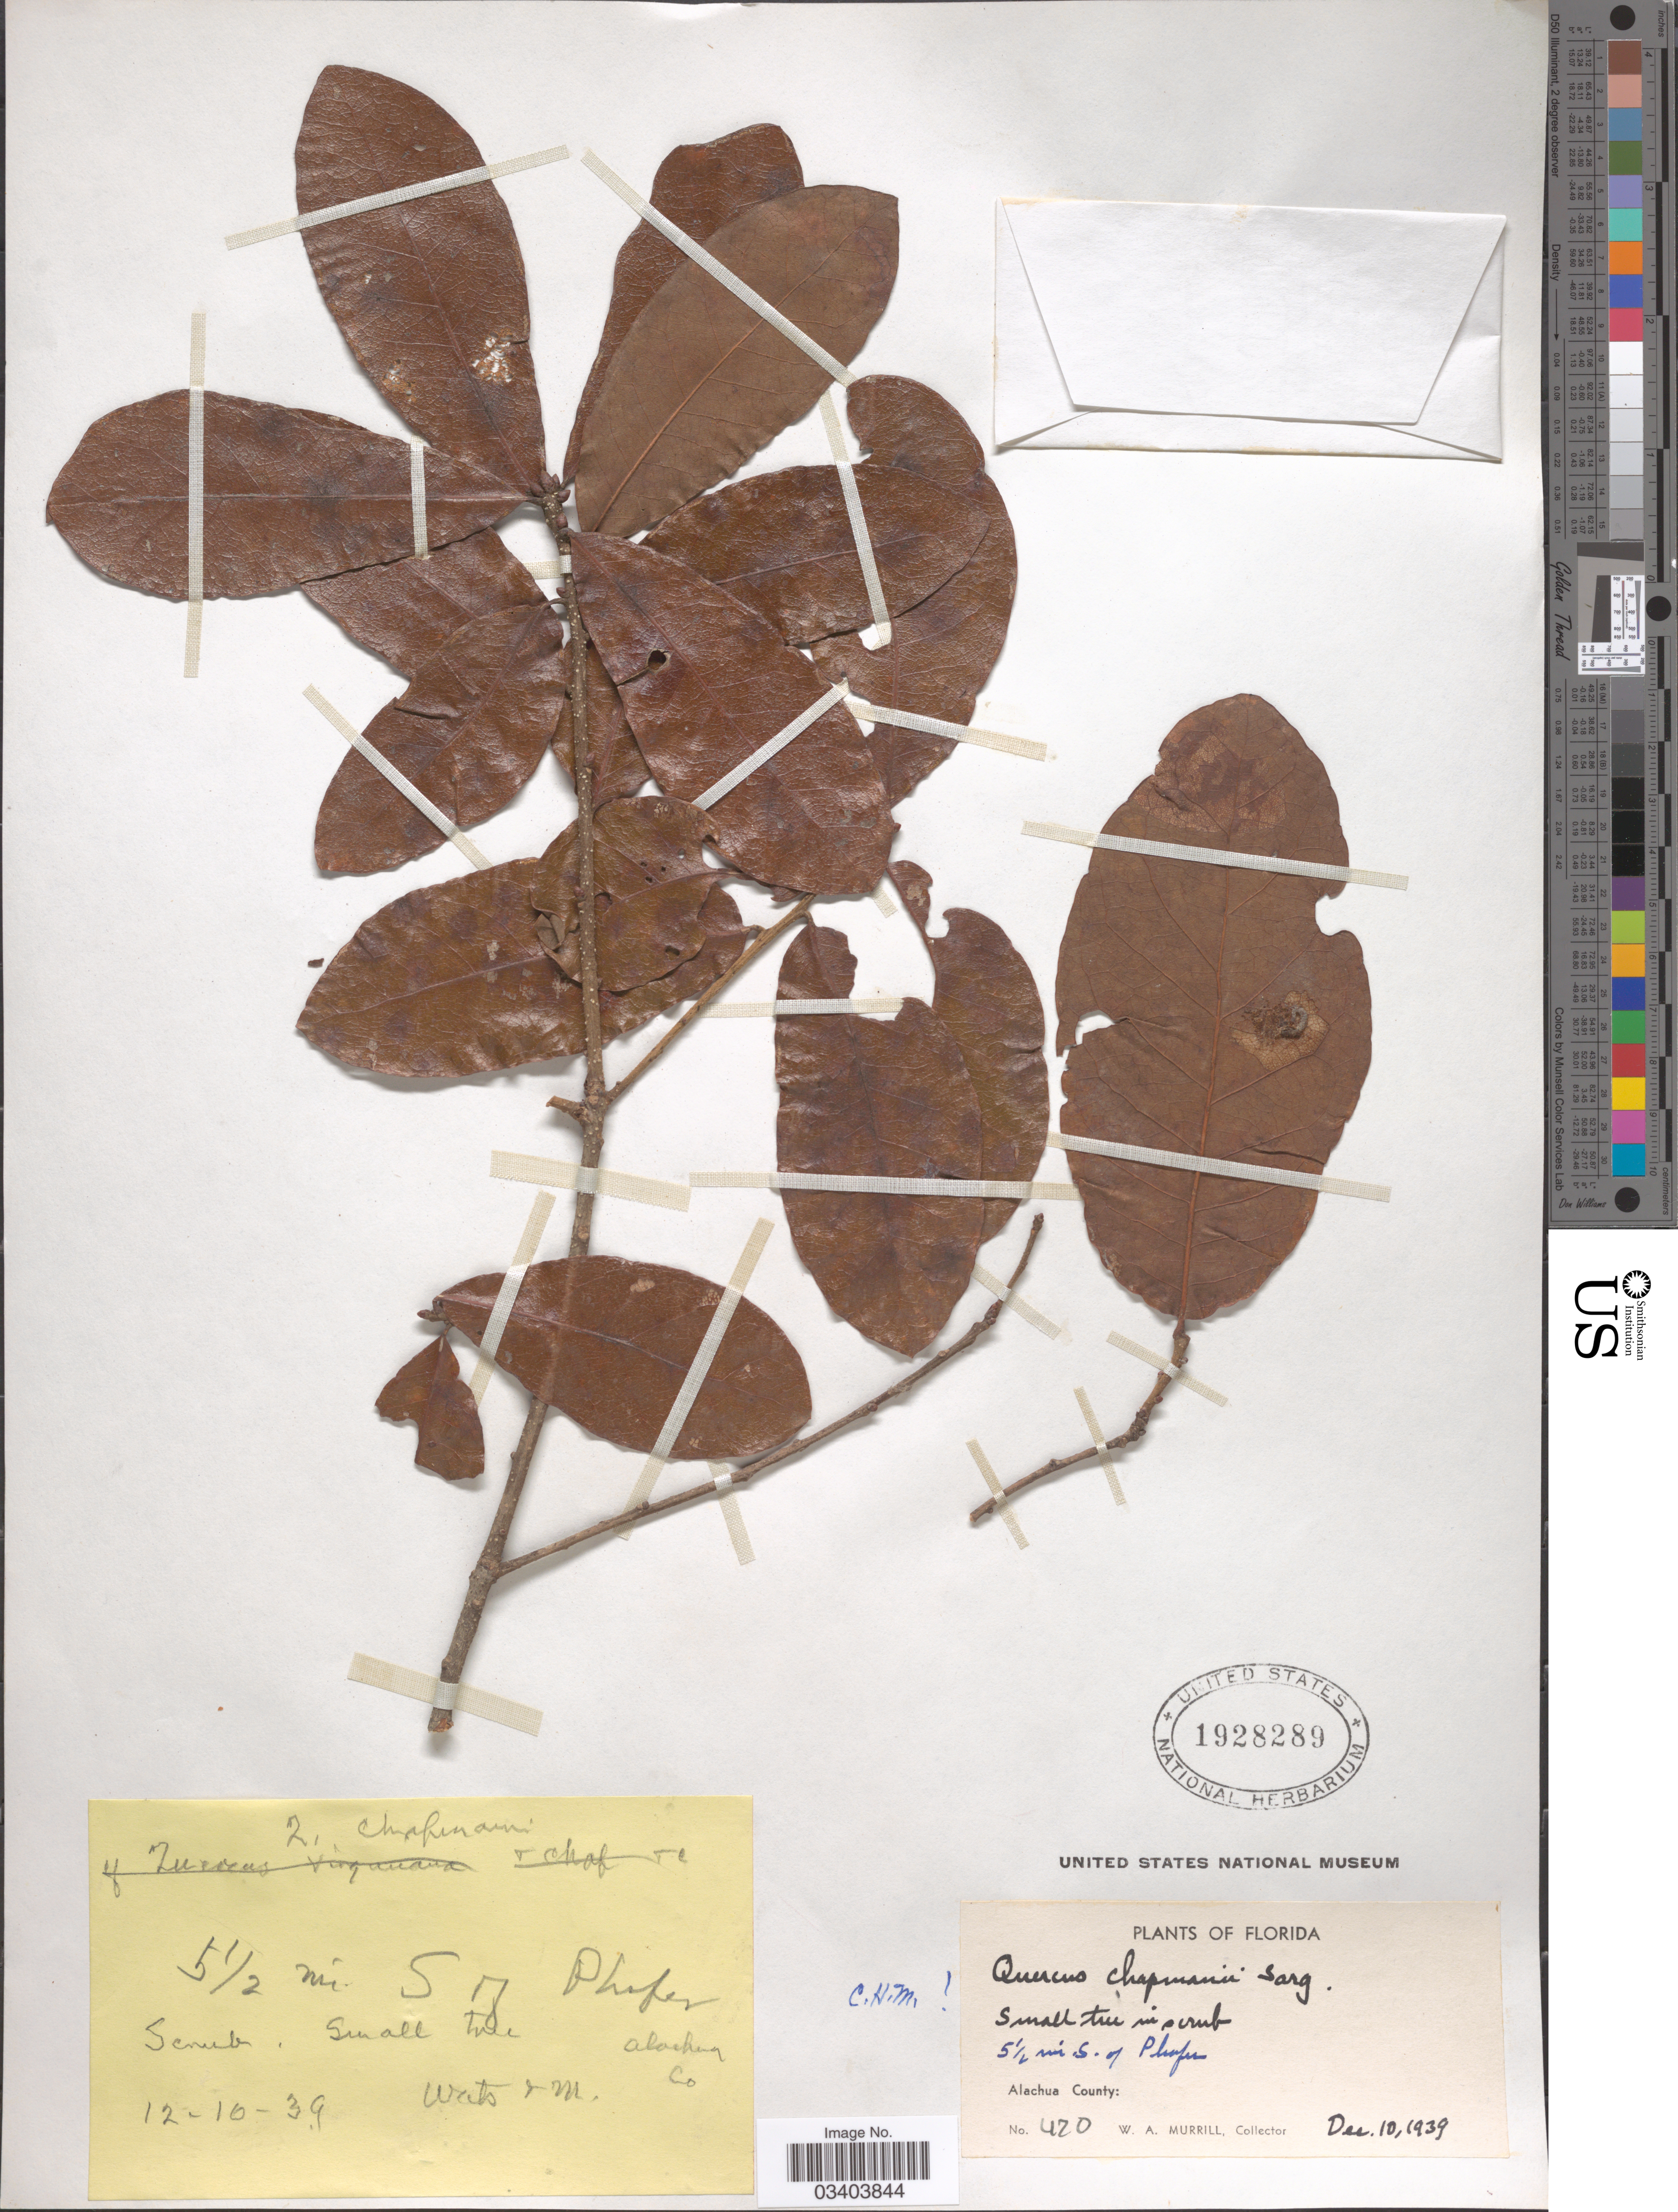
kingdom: Plantae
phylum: Tracheophyta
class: Magnoliopsida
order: Fagales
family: Fagaceae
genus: Quercus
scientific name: Quercus chapmanii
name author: Sarg.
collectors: W. A. Murrill & S. Watson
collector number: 420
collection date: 1939-12-10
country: United States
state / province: Florida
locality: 5½ mi. S. of Phifer. Alachua County.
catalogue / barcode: US 1928289